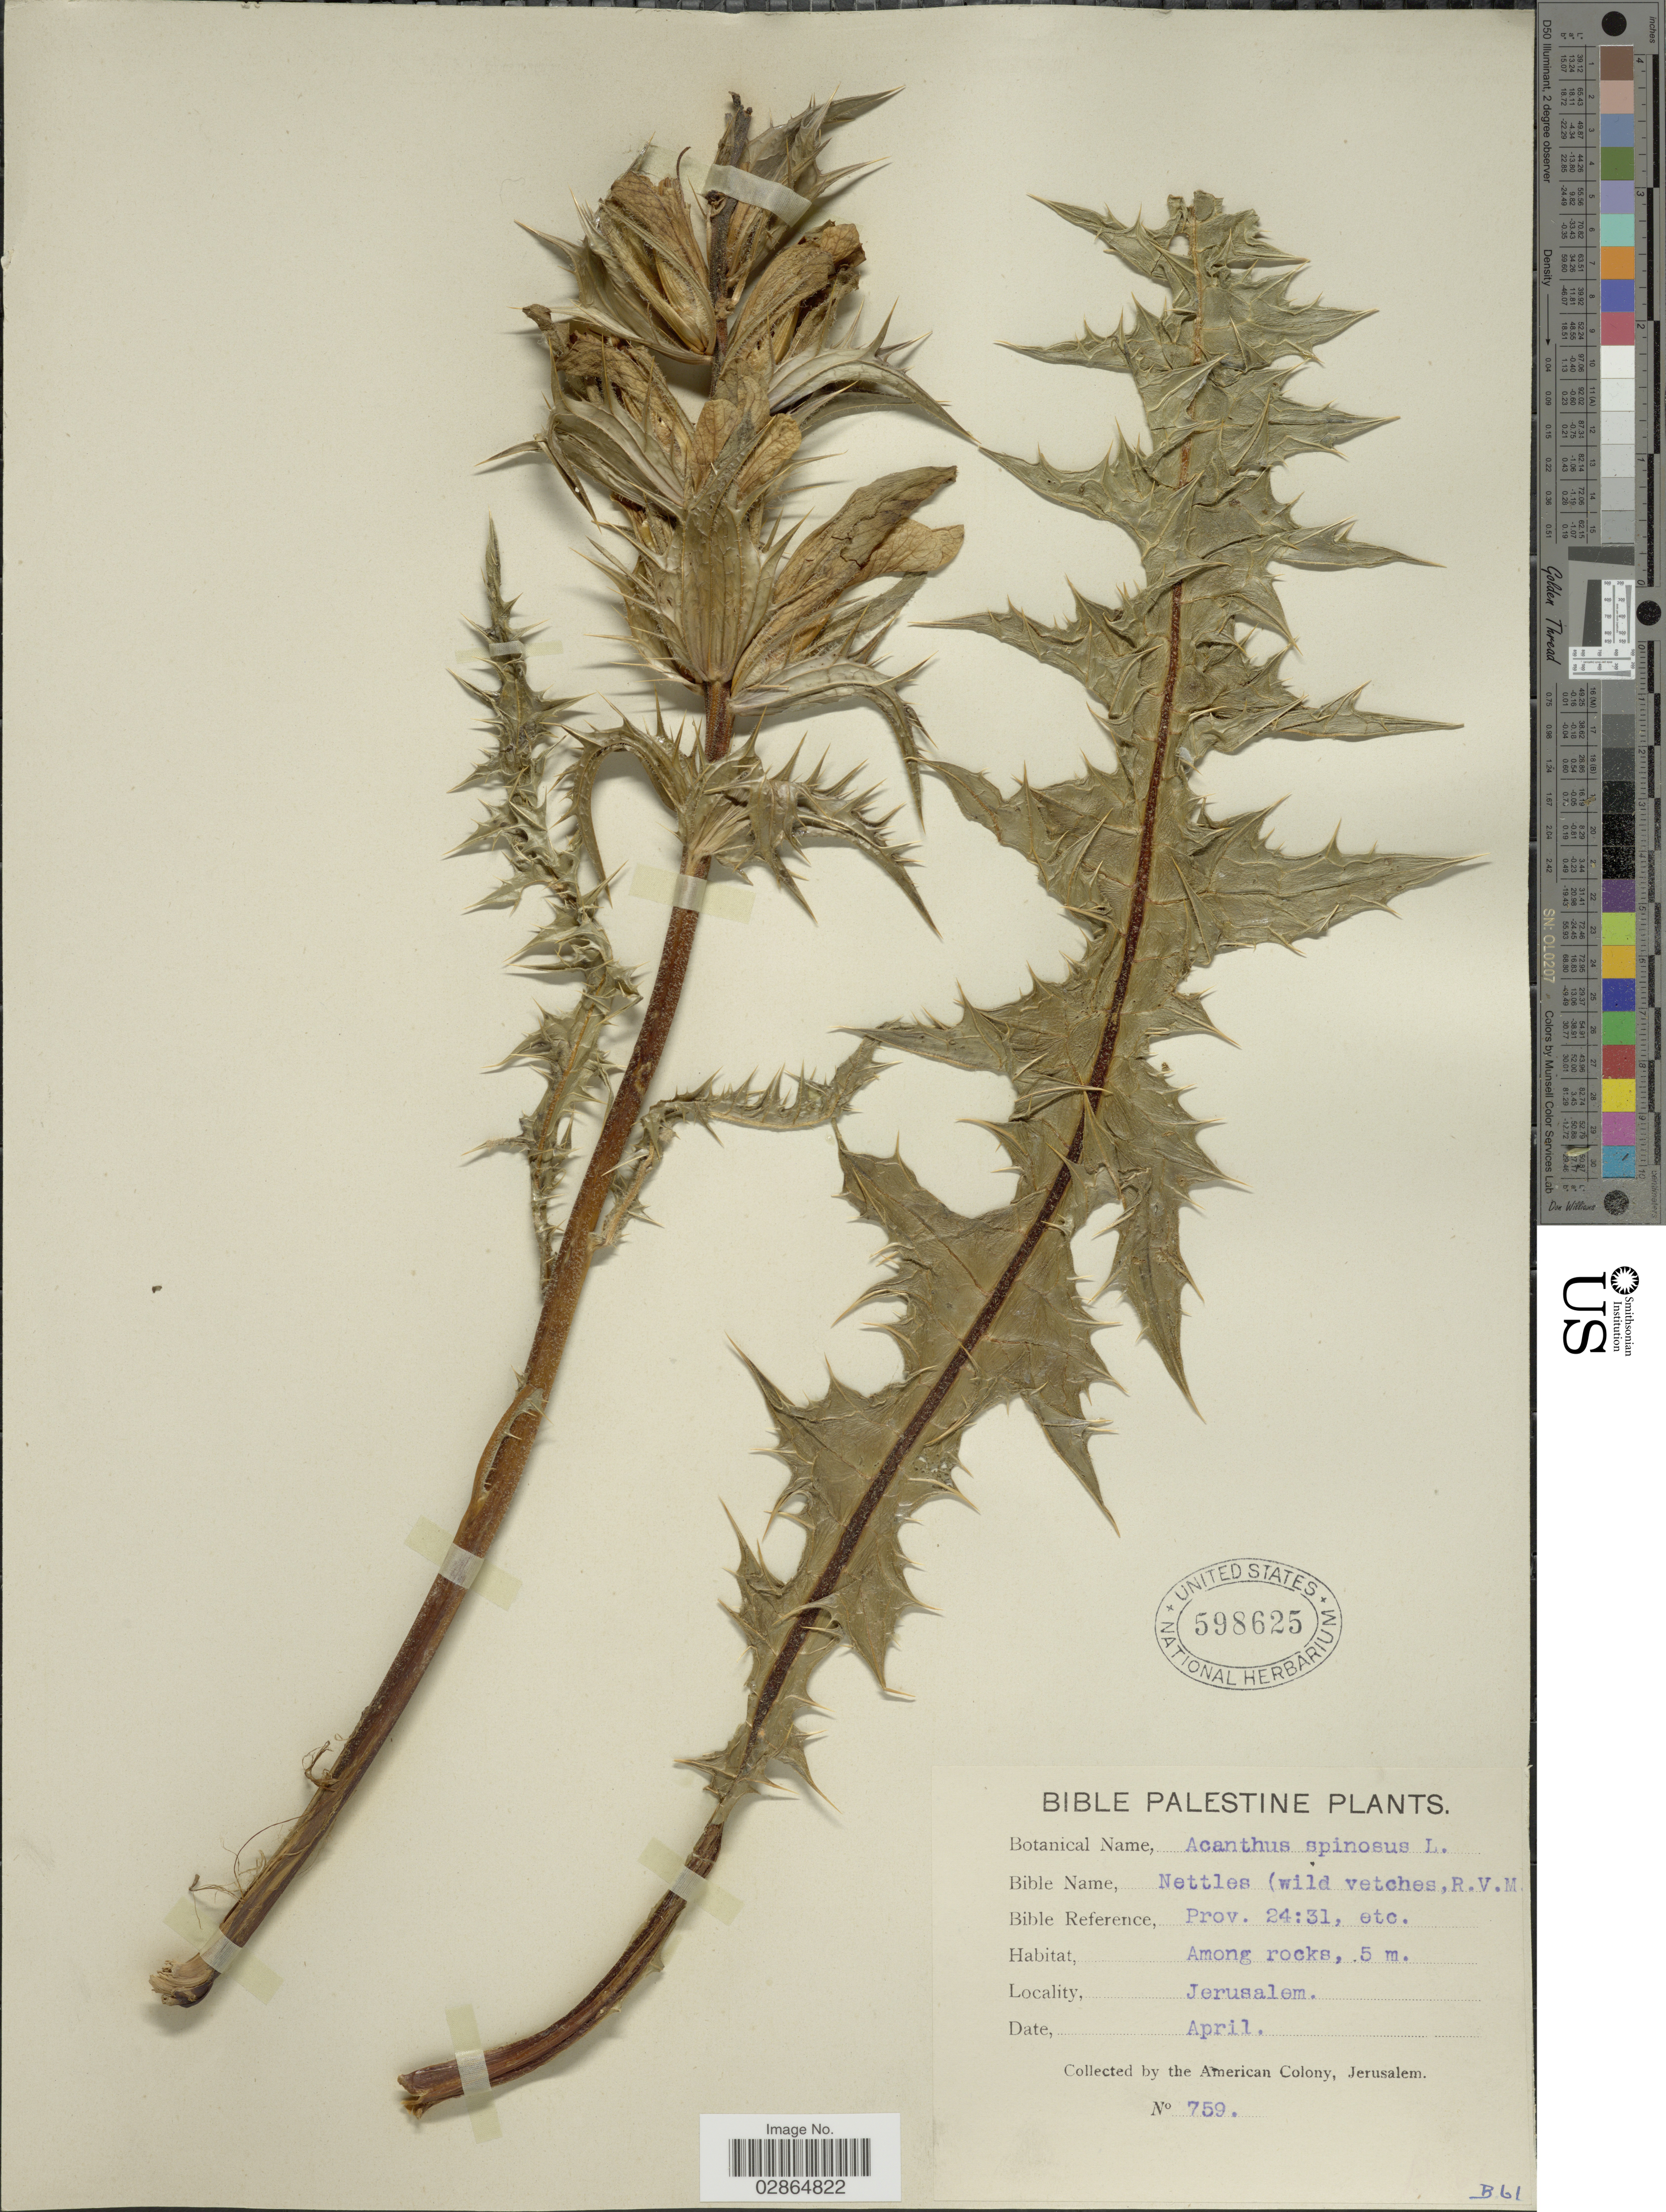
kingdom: Plantae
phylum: Tracheophyta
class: Magnoliopsida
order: Lamiales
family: Acanthaceae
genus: Acanthus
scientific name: Acanthus spinosus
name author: L.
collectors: American Colony, Jerusalem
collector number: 759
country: Israel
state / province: Jerusalem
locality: Palestine.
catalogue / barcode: US 598625